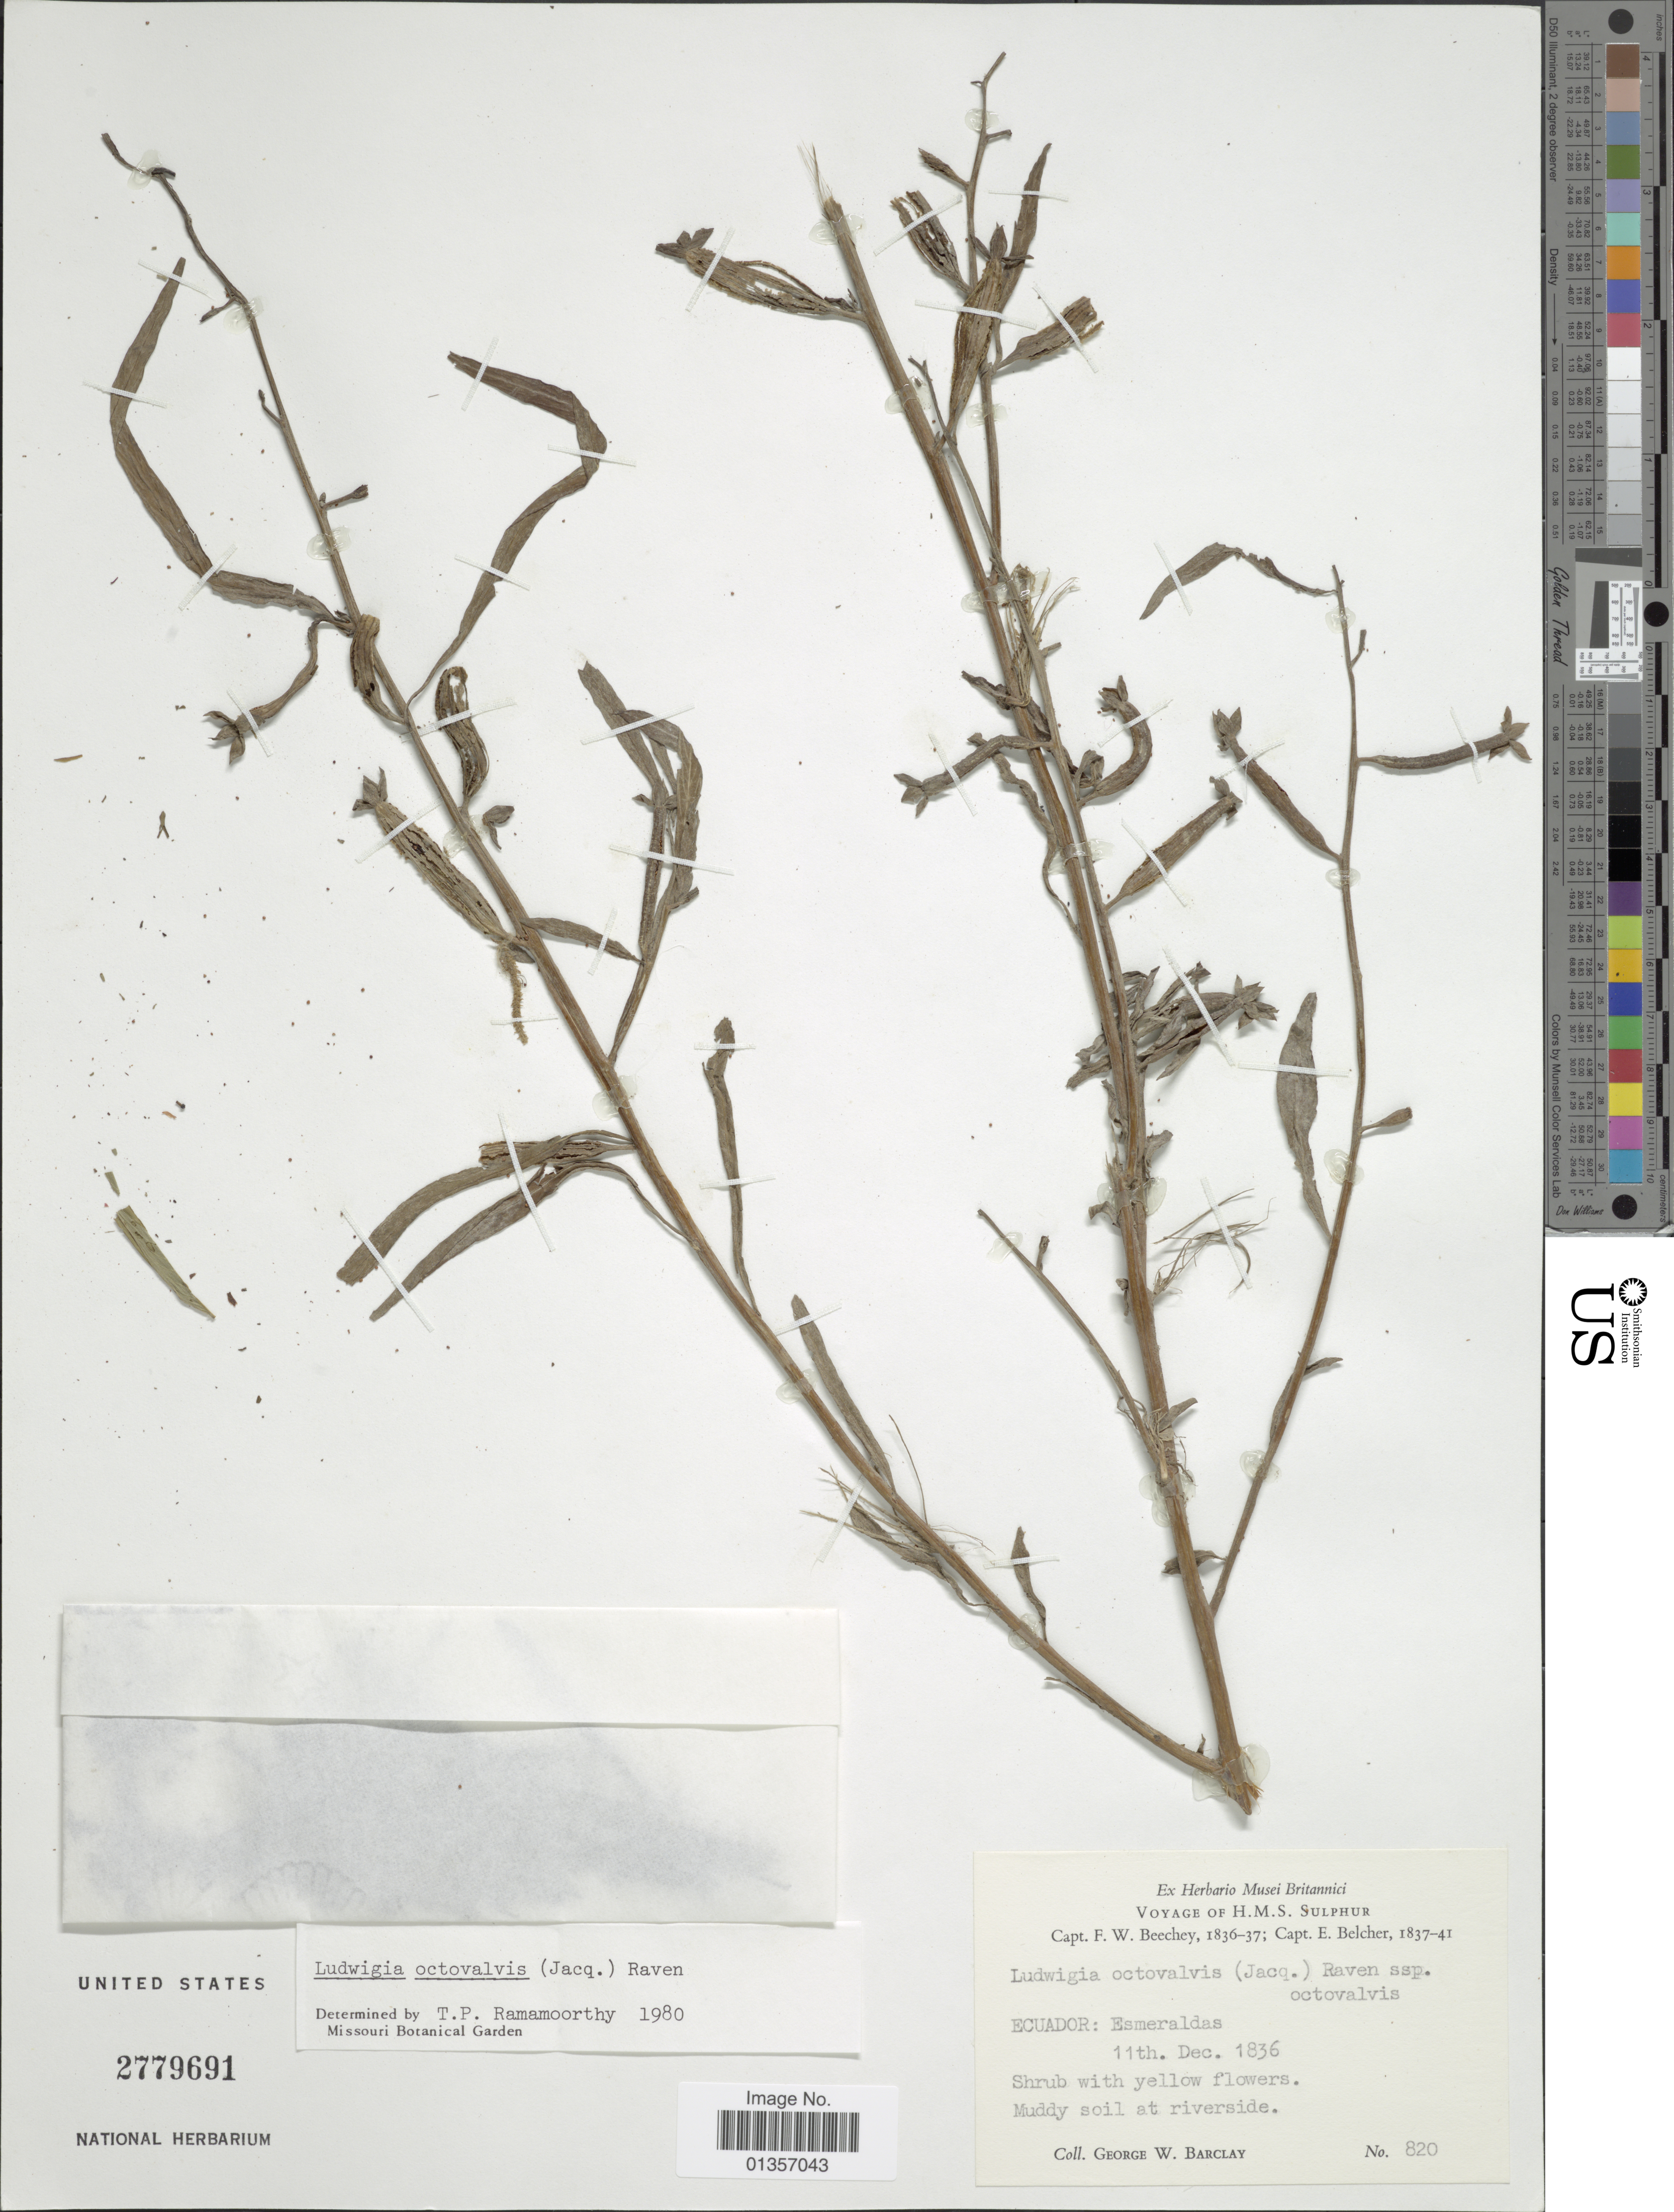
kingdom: Plantae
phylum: Tracheophyta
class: Magnoliopsida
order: Myrtales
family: Onagraceae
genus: Ludwigia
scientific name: Ludwigia octovalvis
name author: (Jacq.) P.H. Raven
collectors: G. W. Barclay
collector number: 820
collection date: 1836-12-11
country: Ecuador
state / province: Esmeraldas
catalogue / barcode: US 2779691